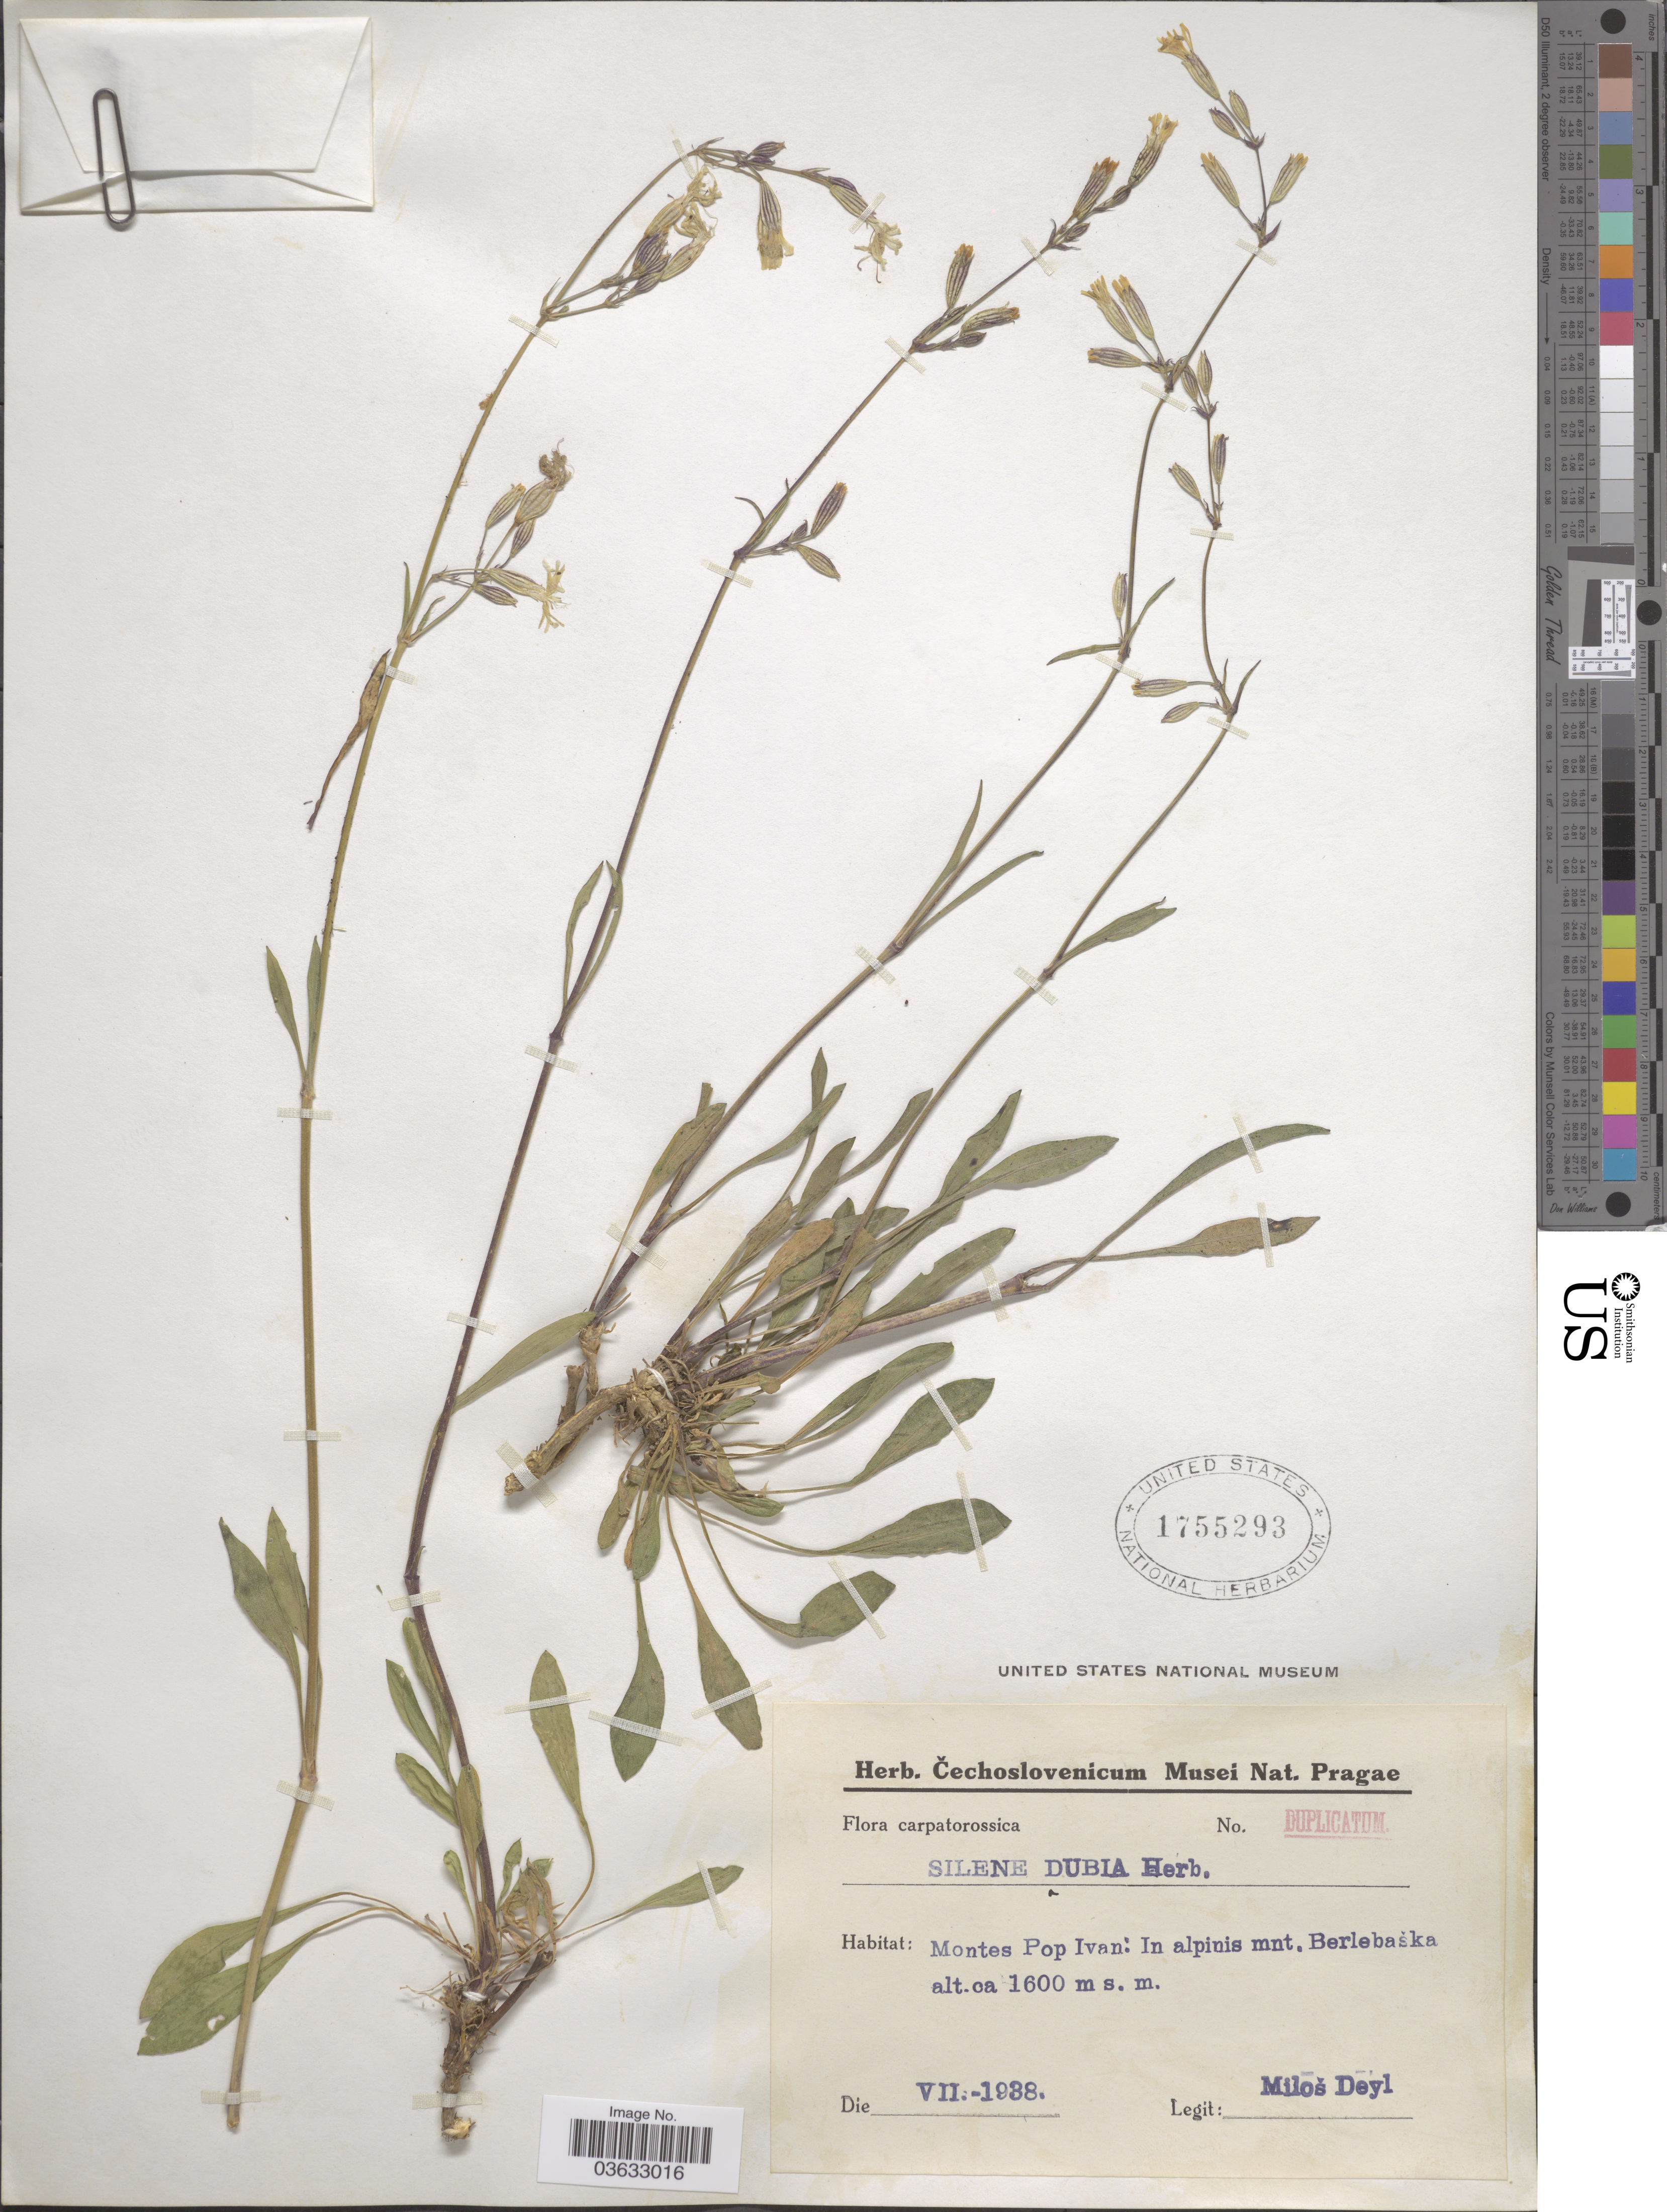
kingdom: Plantae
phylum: Tracheophyta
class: Magnoliopsida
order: Caryophyllales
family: Caryophyllaceae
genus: Silene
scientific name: Silene dubia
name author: Herbich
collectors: M. Deyl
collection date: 1938-07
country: Ukraine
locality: Montes Pop Ivan: In alpinis mnt. Berlebaska.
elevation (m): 1600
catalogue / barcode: US 1755293